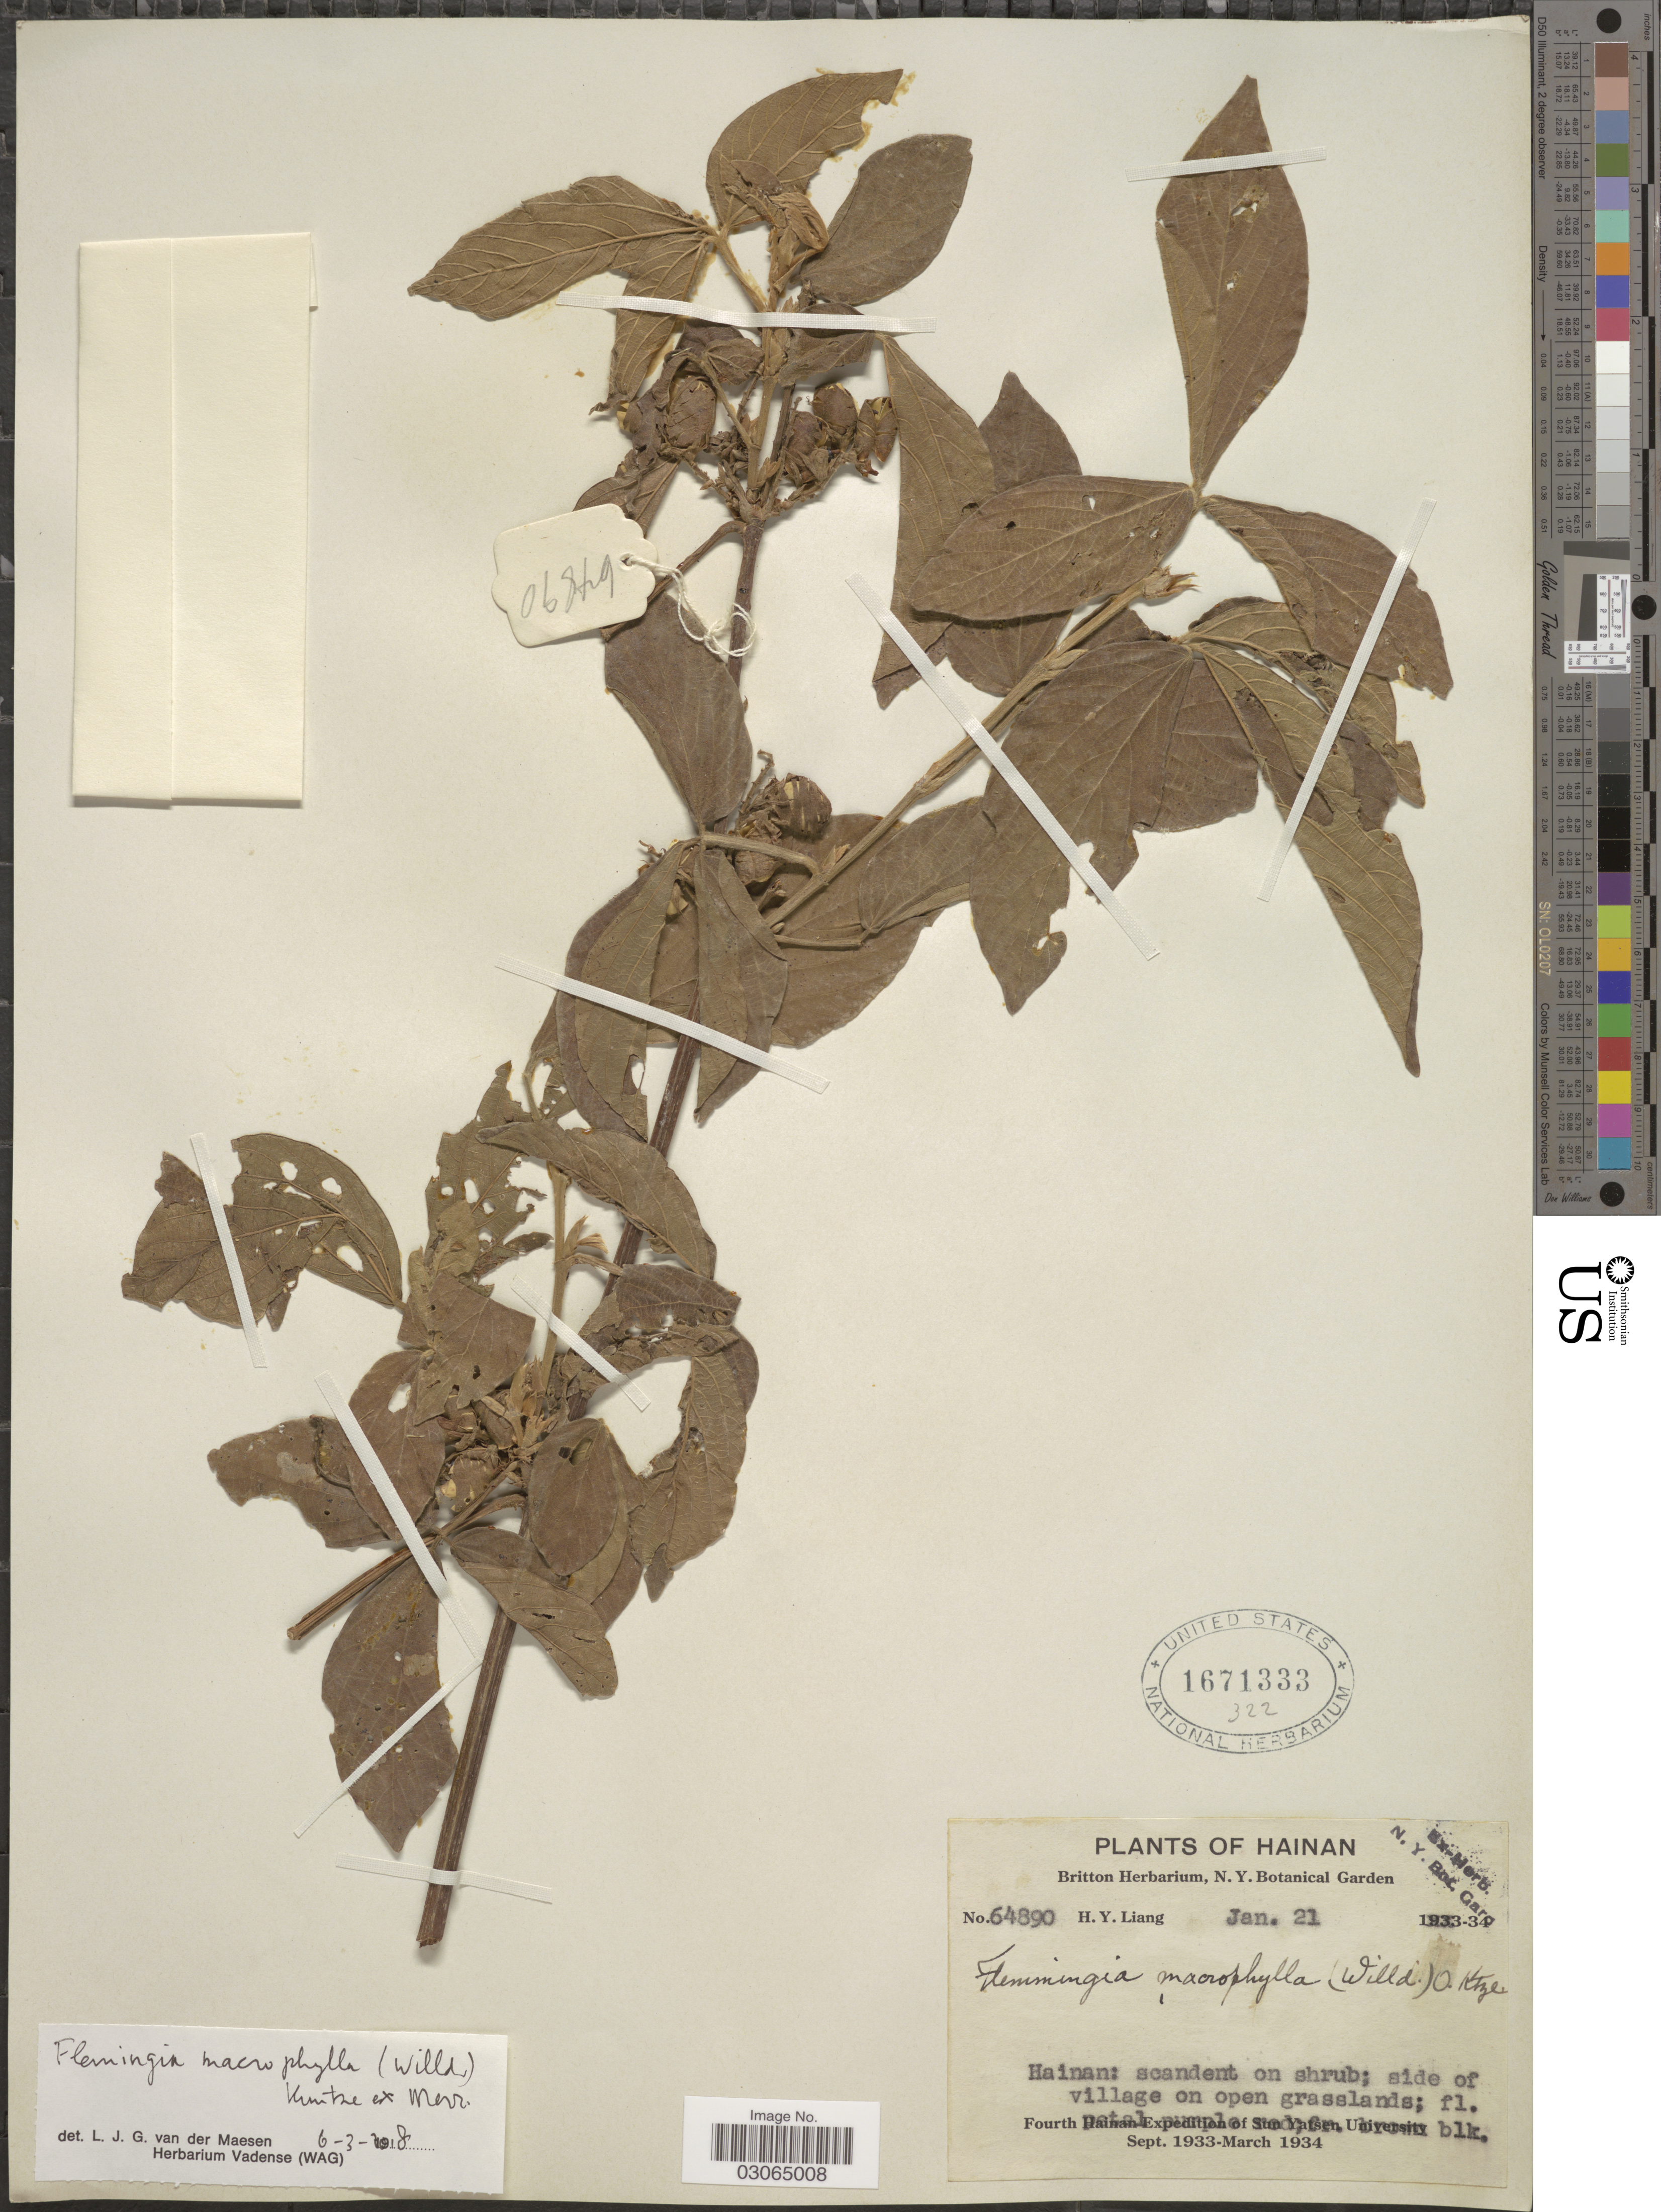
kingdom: Plantae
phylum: Tracheophyta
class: Magnoliopsida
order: Fabales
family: Fabaceae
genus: Flemingia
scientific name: Flemingia macrophylla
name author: (Willd.) Kuntze ex Merr.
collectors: H. Y. Liang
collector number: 64890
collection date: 1934-01-21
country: China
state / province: Hainan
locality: Side of village on open grasslands.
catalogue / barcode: US 1671333